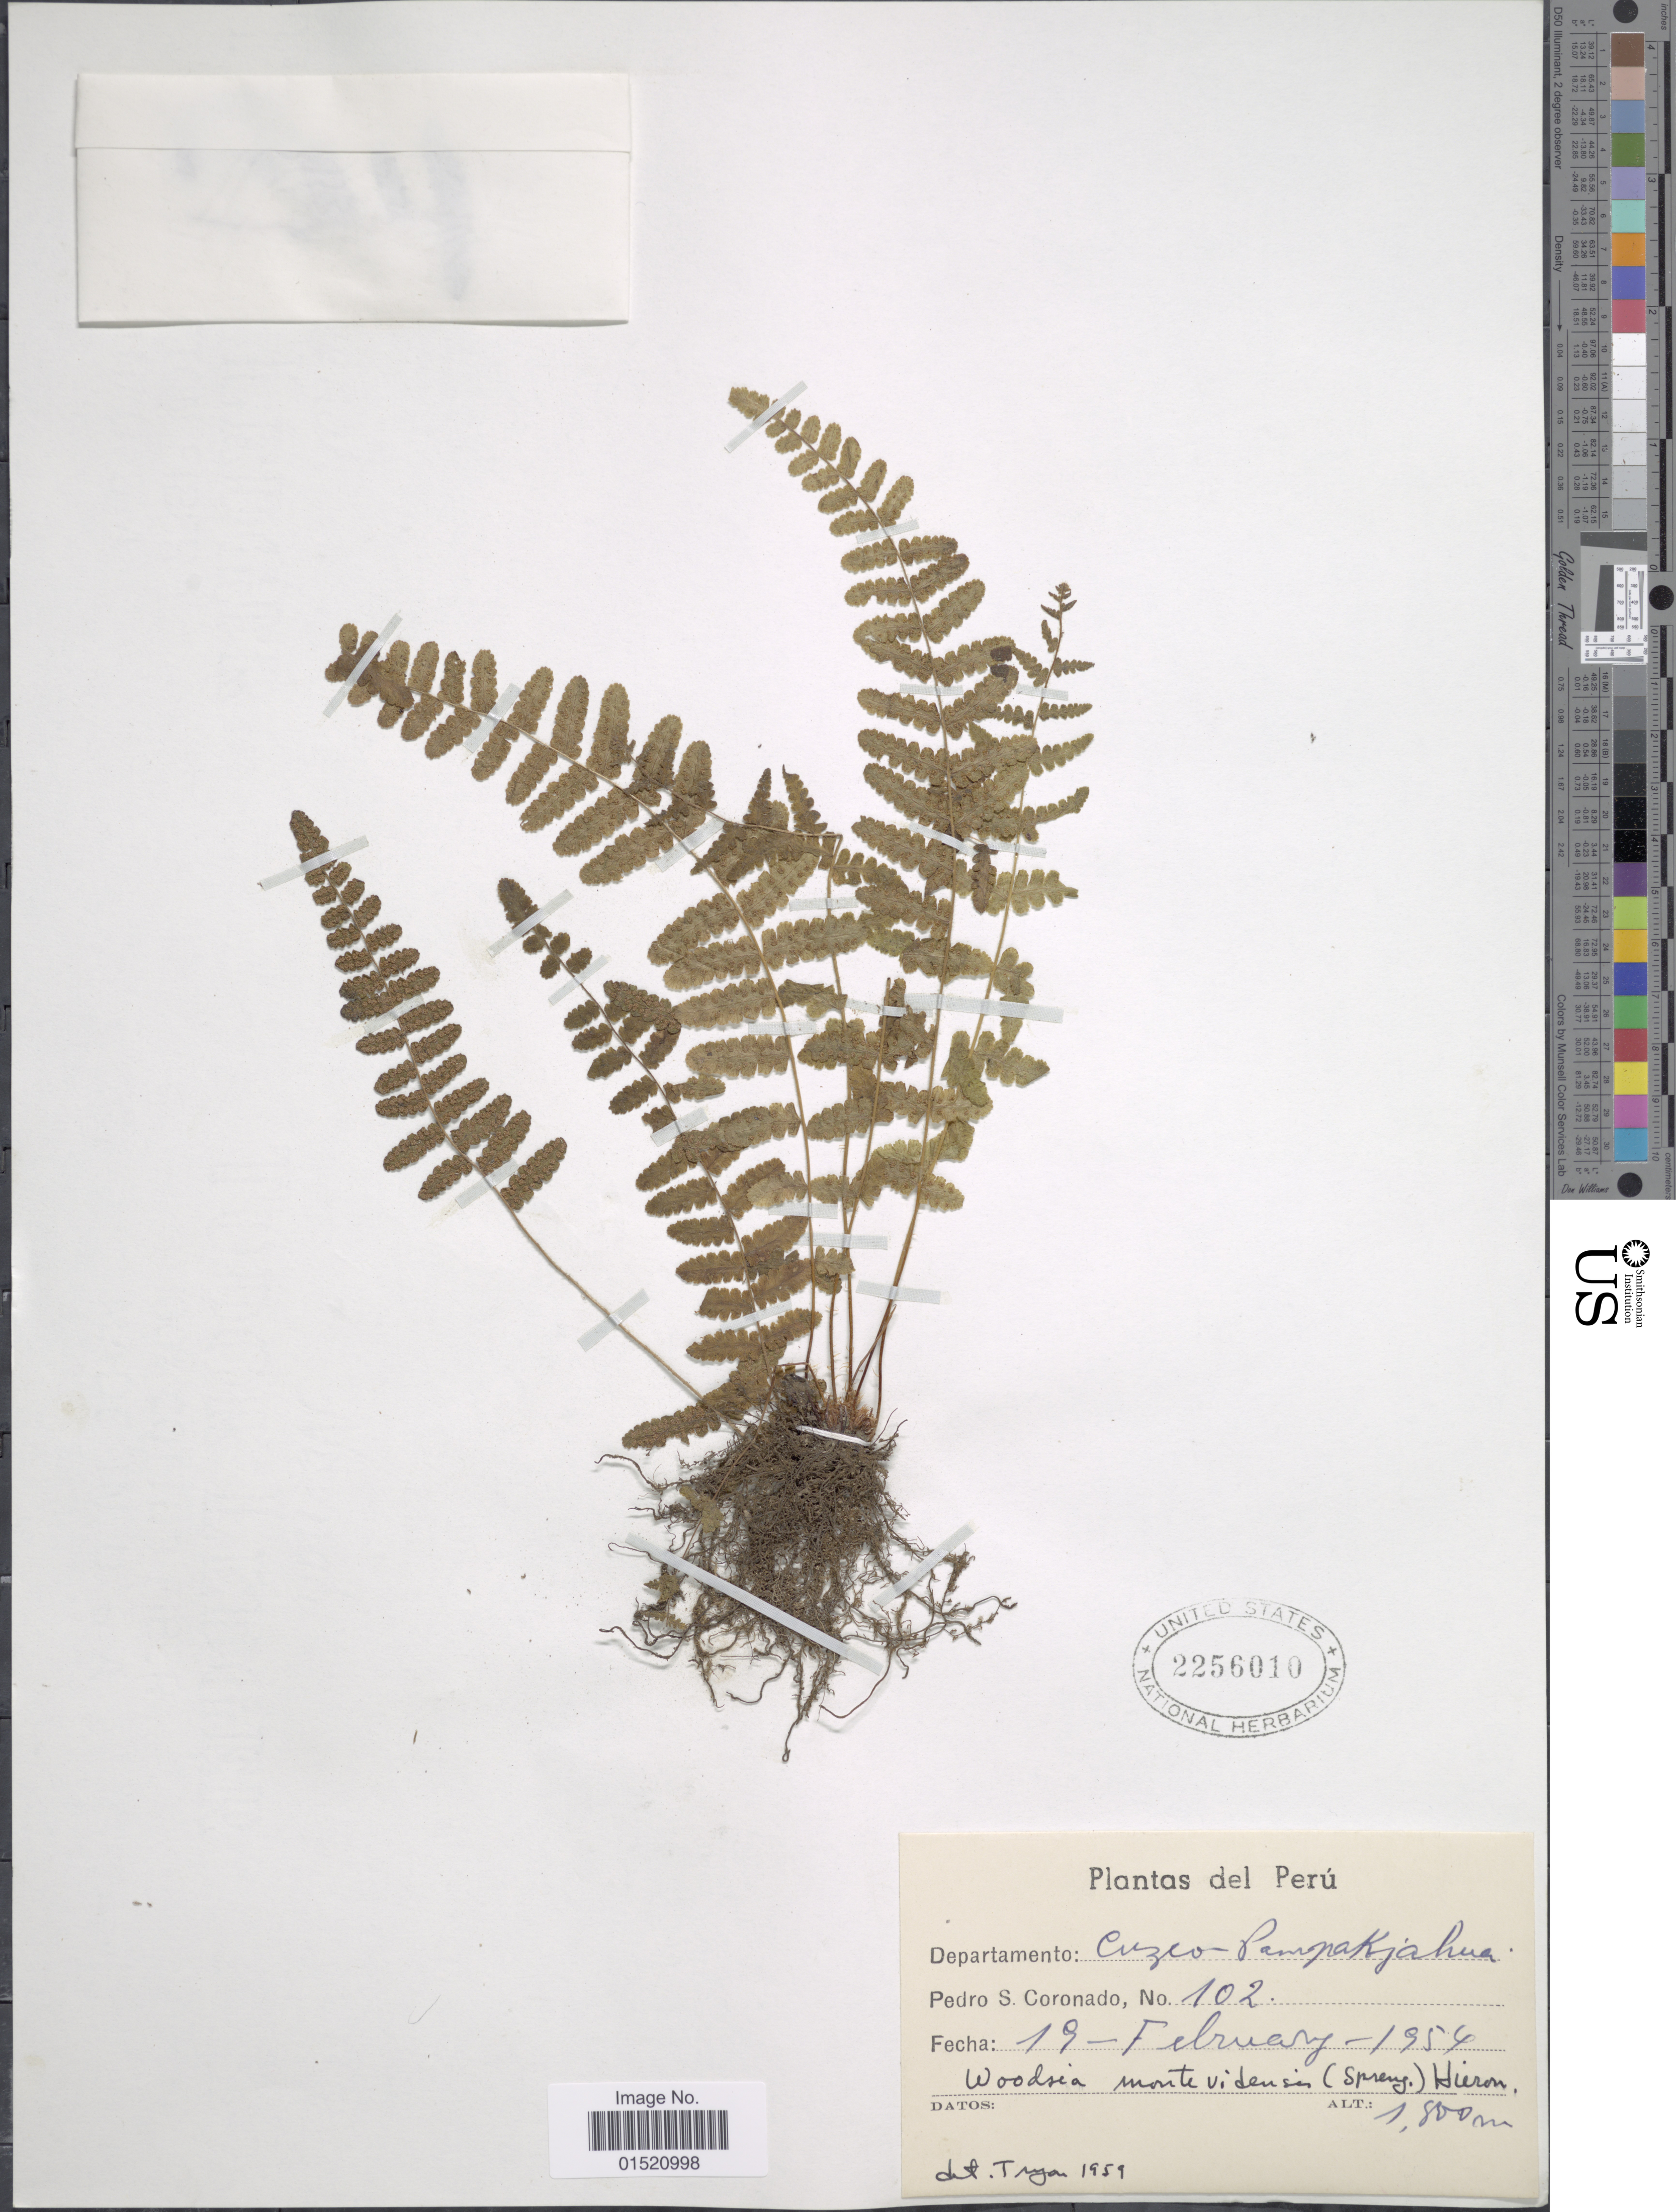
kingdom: Plantae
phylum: Tracheophyta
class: Polypodiopsida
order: Polypodiales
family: Woodsiaceae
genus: Woodsia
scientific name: Woodsia montevidensis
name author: (Spreng.) Hieron.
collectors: P. Coronado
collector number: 102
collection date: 1954-02-19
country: Peru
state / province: Cusco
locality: Departmanento: Cuzco - Pampakjahua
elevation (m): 1800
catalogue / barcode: US 2256010